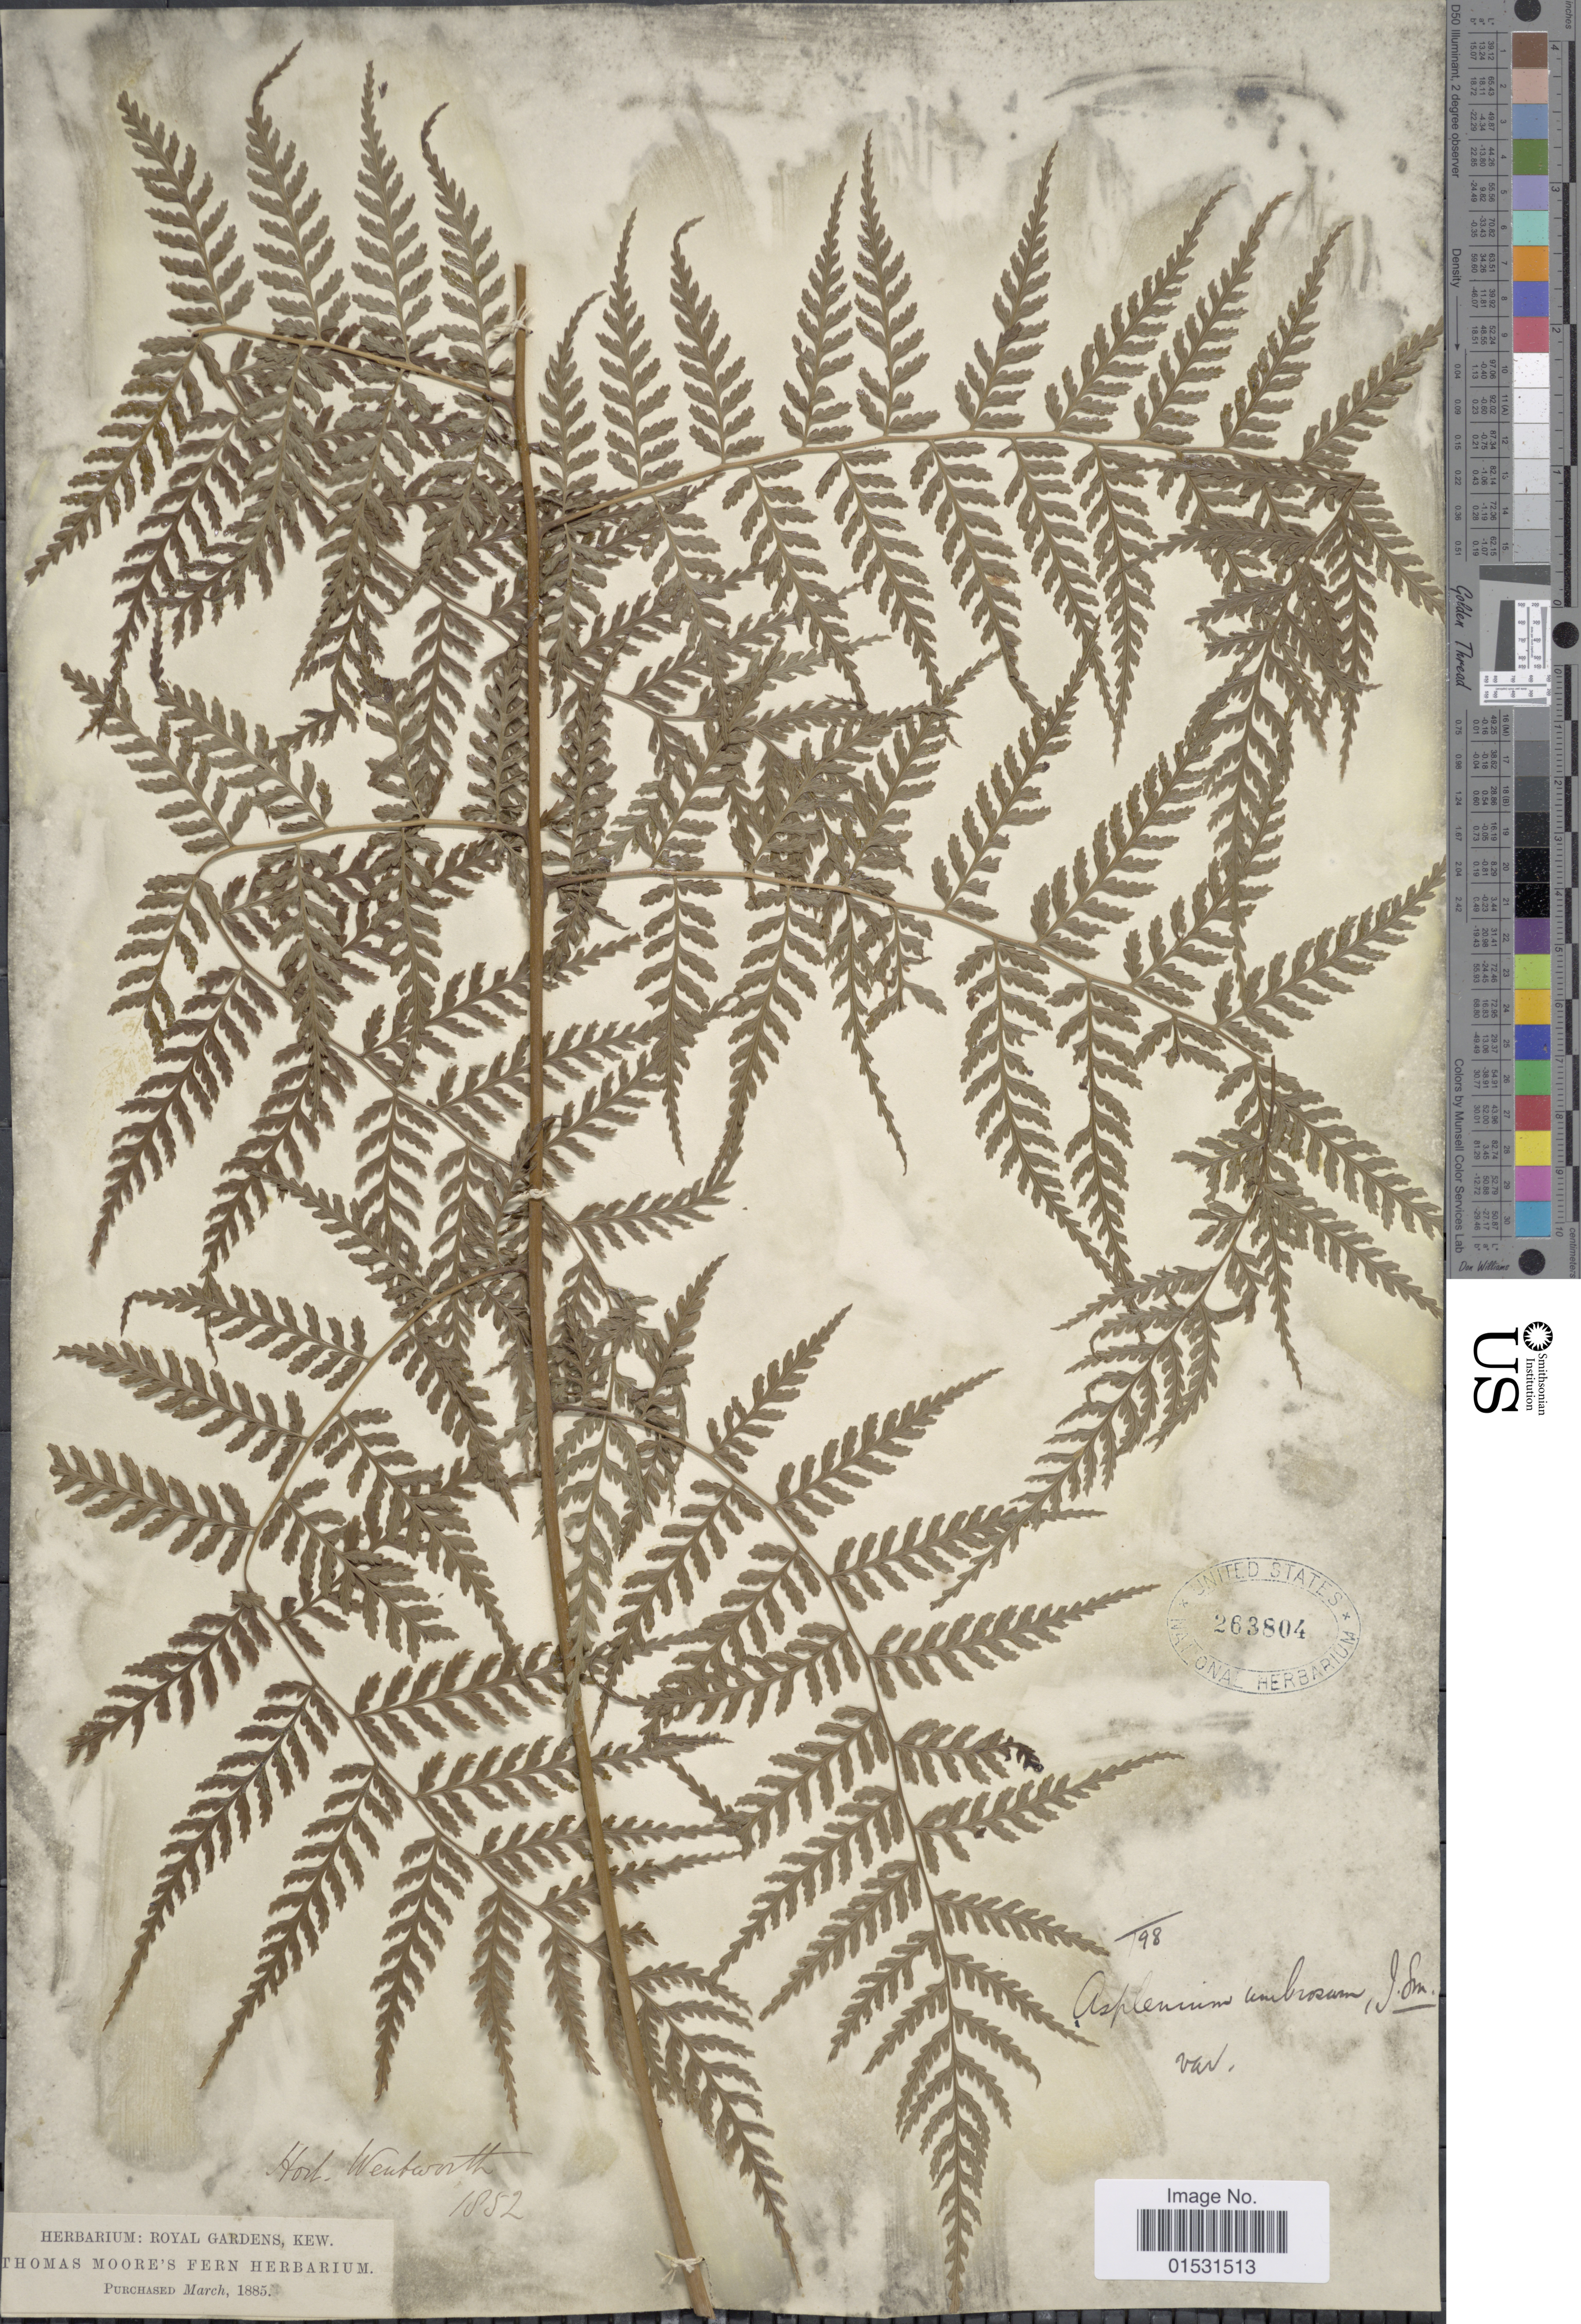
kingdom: Plantae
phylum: Tracheophyta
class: Polypodiopsida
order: Polypodiales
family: Athyriaceae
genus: Athyrium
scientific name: Athyrium umbrosum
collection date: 1852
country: United States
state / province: Georgia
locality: Fort. Wentworth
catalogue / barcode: US 263804